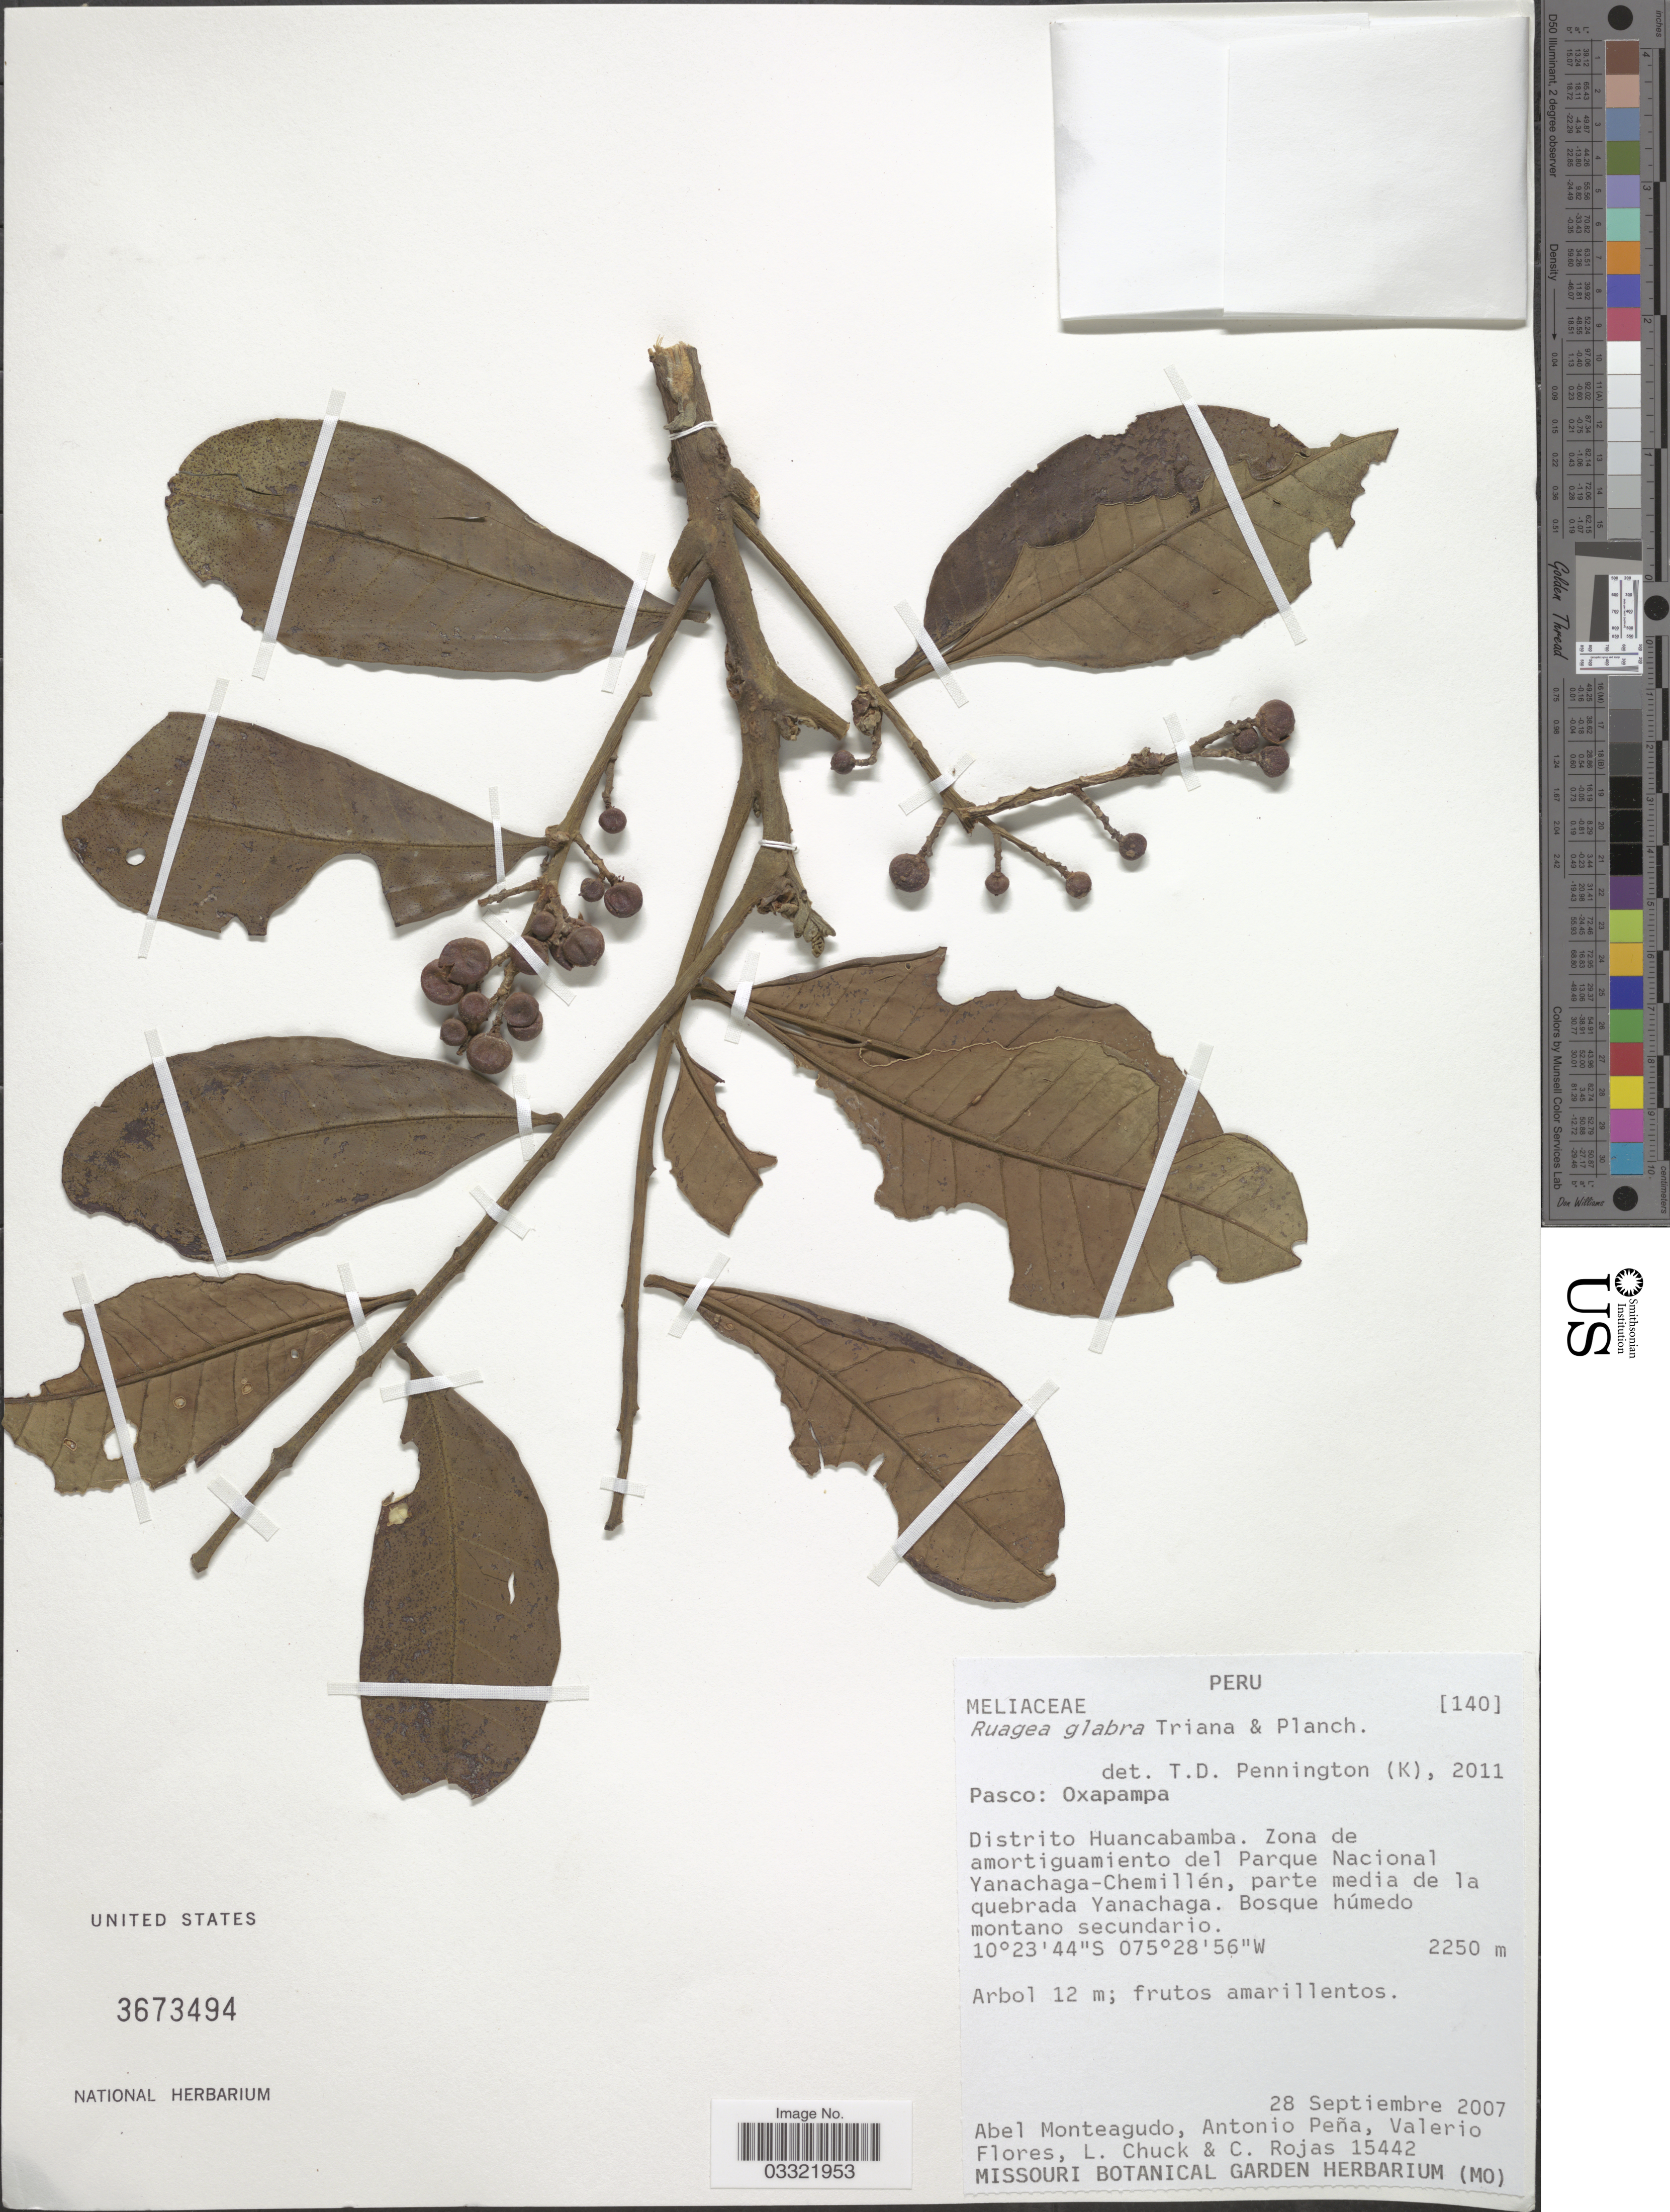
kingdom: Plantae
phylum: Tracheophyta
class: Magnoliopsida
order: Sapindales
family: Meliaceae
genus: Ruagea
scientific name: Ruagea glabra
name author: Triana & Planch.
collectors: A. Monteagudo, A. Peña, V. Flores, L. Chuck & C. Rojas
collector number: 15442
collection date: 2007-09-28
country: Peru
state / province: Pasco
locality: Oxapampa, Distrito Huancabamba. Zona de amortiguamiento del Parque Nacional Yanachaga-Chemillén, parte media de la quebrada Yanachaga.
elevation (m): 2250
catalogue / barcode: US 3673494